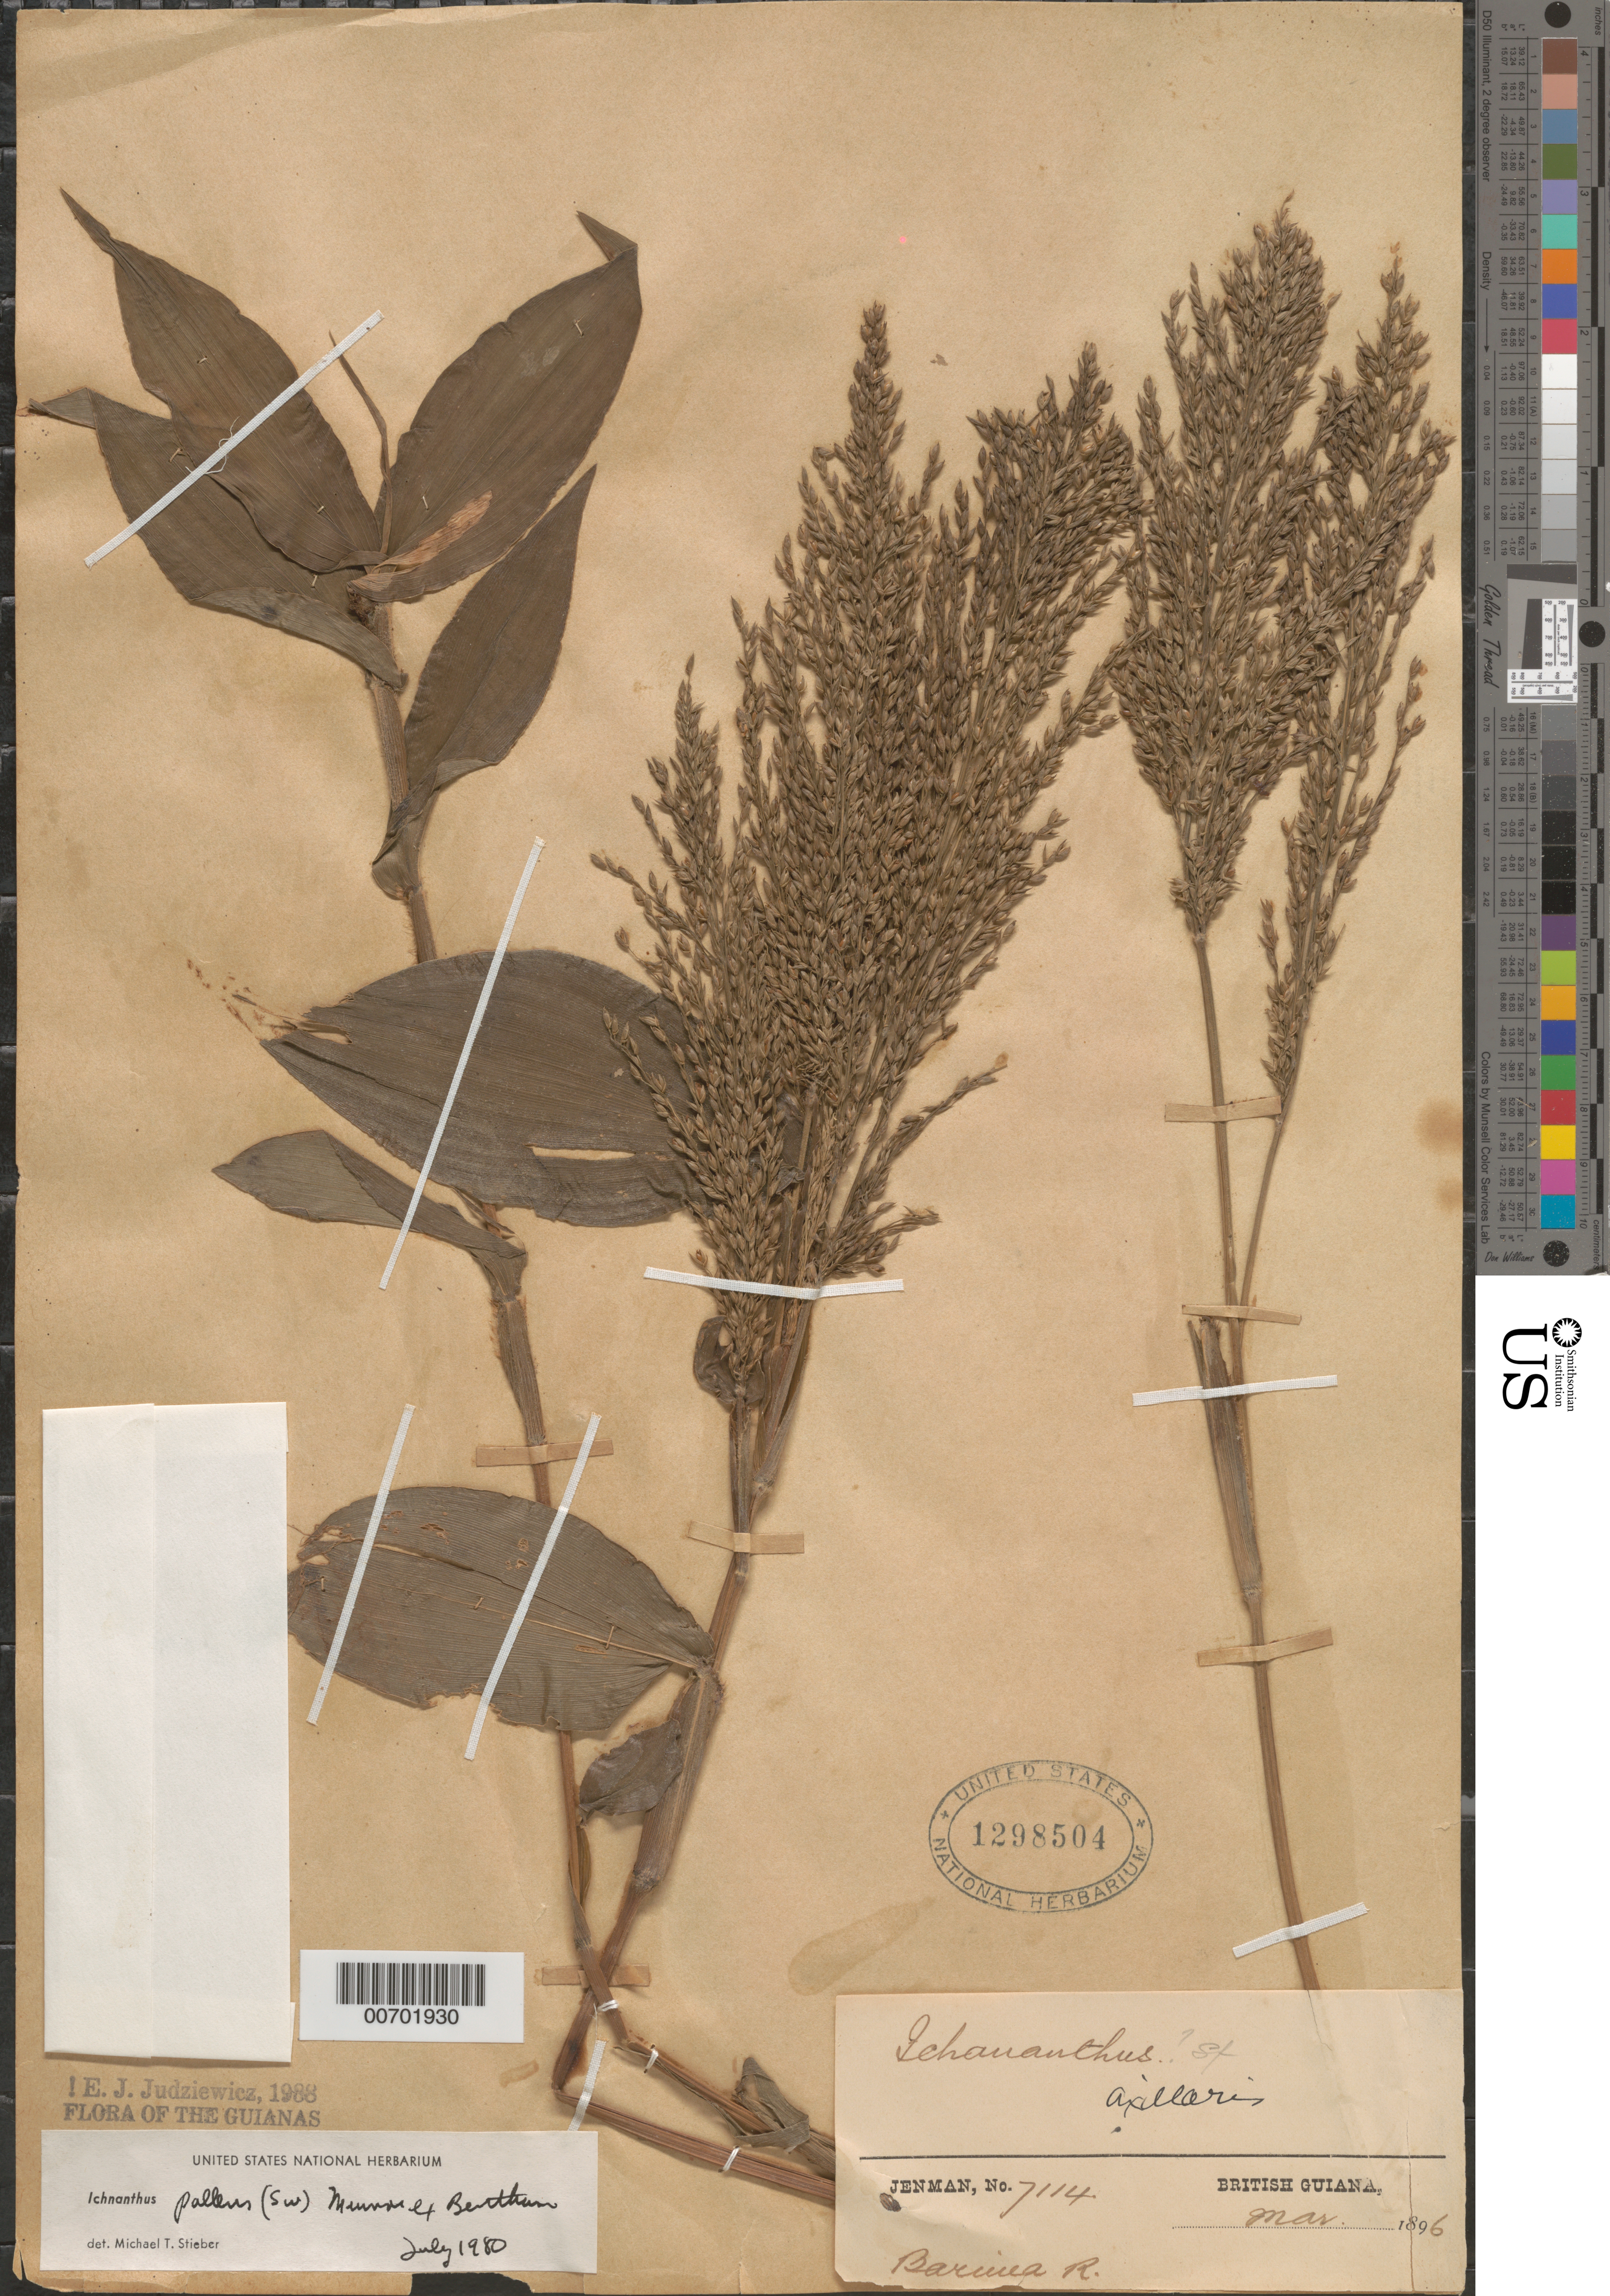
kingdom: Plantae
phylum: Tracheophyta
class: Liliopsida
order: Poales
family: Poaceae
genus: Ichnanthus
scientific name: Ichnanthus pallens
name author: (Sw.) Munro ex Benth.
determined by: Judziewicz, E. J.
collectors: G. S. Jenman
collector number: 7114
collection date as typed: March 1896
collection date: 1896-03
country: Guyana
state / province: Barima-Waini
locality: Barima R.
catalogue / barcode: US 1298504